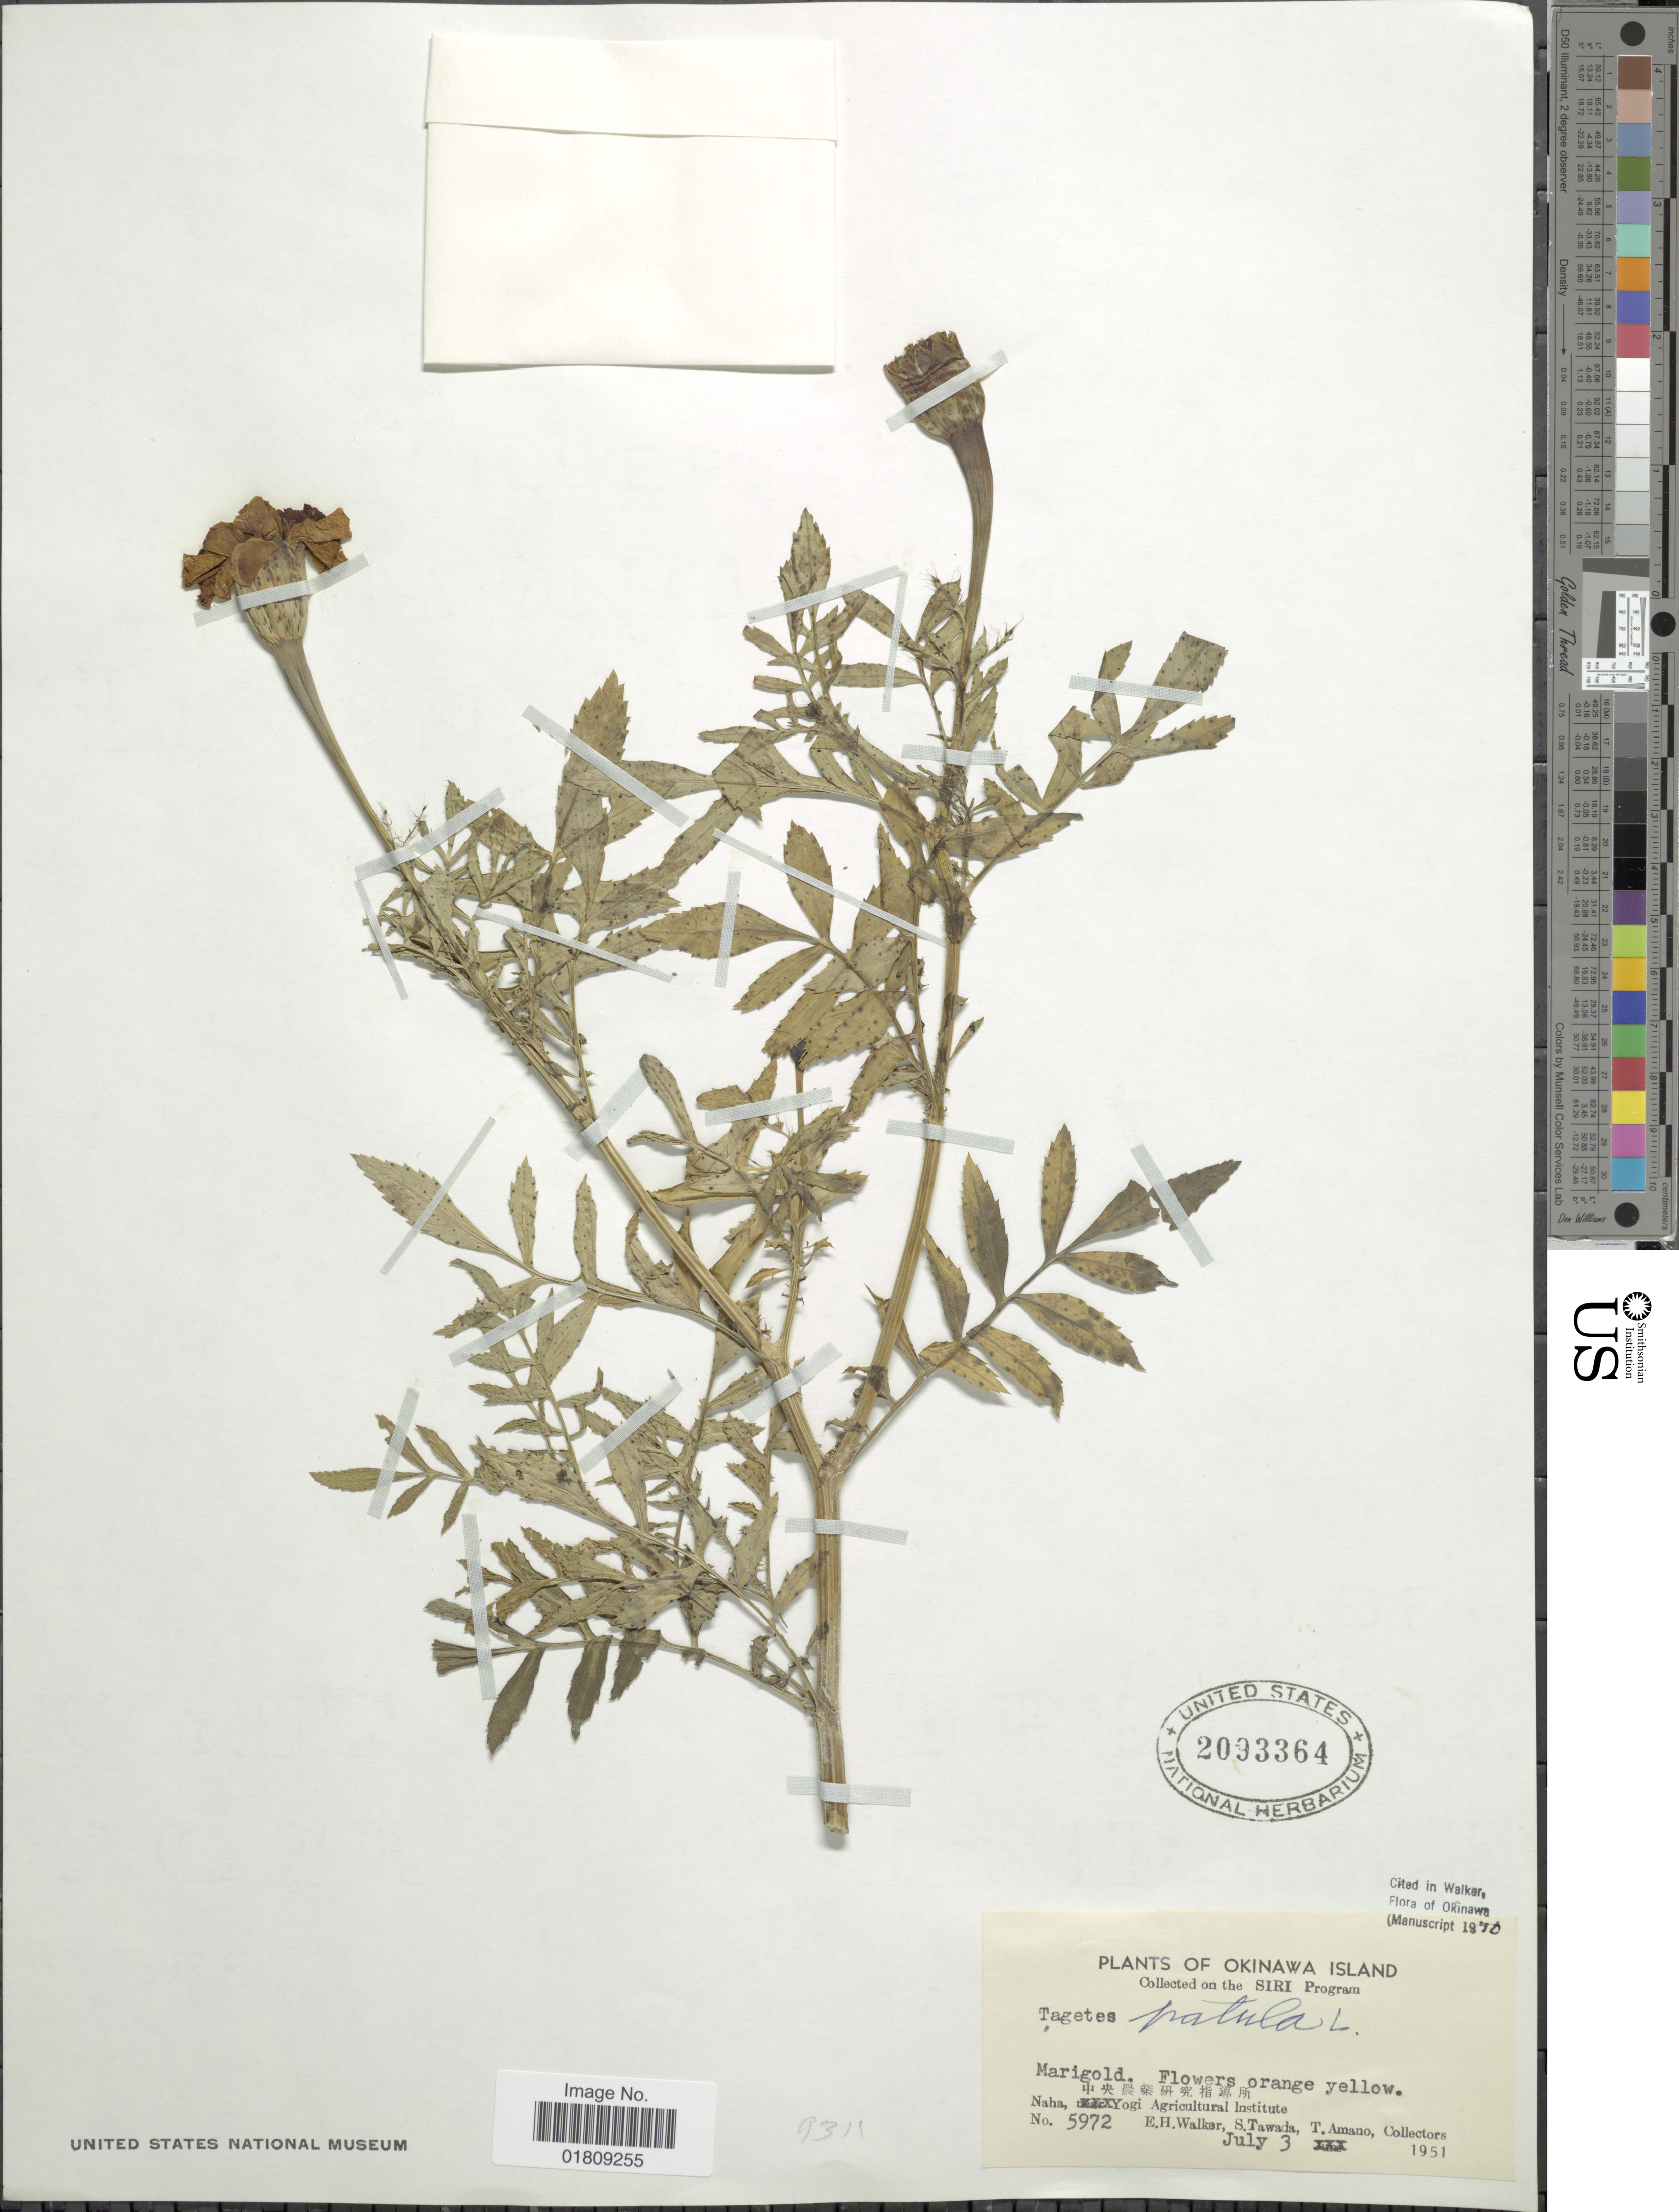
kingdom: Plantae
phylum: Tracheophyta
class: Magnoliopsida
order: Asterales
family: Asteraceae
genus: Tagetes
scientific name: Tagetes patula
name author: L.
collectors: E. H. Walker, S. Tawada & T. Amano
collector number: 5972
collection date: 1951-07-03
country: Japan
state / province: Okinawa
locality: Okinawa Island, Marigold, Naha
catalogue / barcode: US 2093364